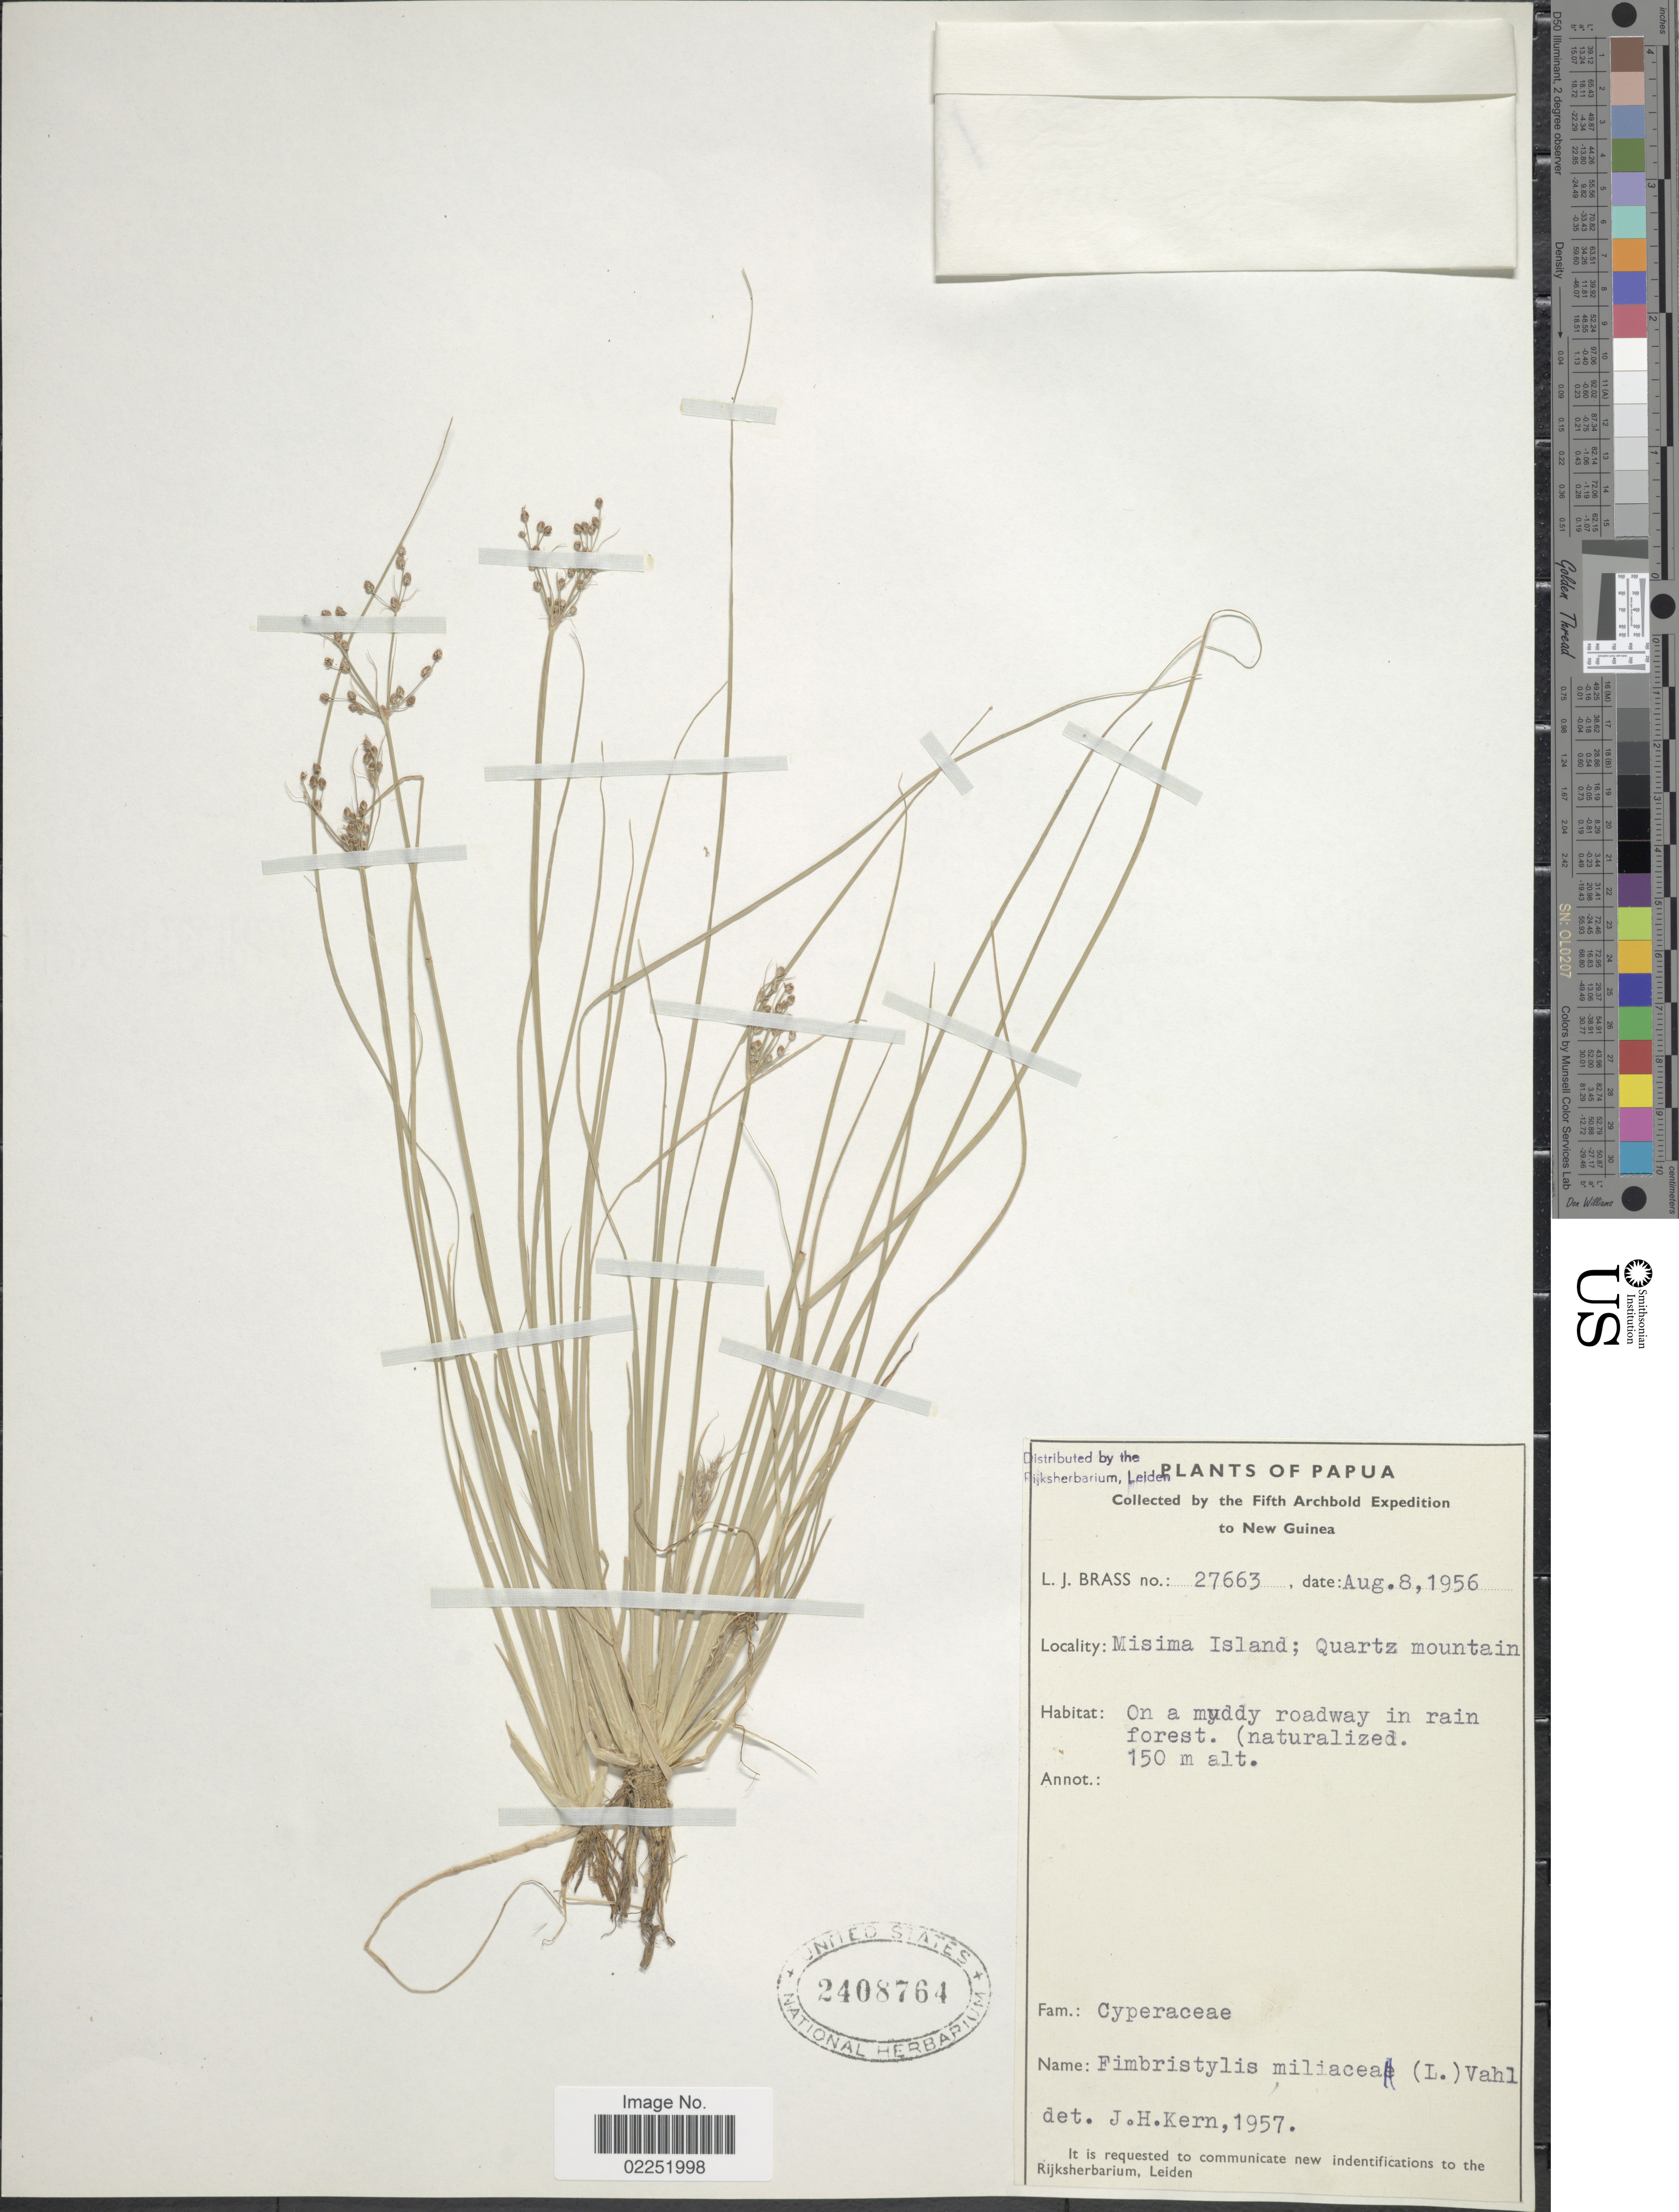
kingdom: Plantae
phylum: Tracheophyta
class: Liliopsida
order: Poales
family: Cyperaceae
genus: Fimbristylis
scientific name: Fimbristylis littoralis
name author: Gaudich.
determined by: Strong, M. T., (US), Smithsonian Institution - National Museum of Natural History (UNITED STATES)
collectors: L. J. Brass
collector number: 27663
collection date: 1956-08-08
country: Papua New Guinea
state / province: Milne Bay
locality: Misima Island; Quartz mountain, On a muddy roadway in rain forest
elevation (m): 150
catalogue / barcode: US 2408764